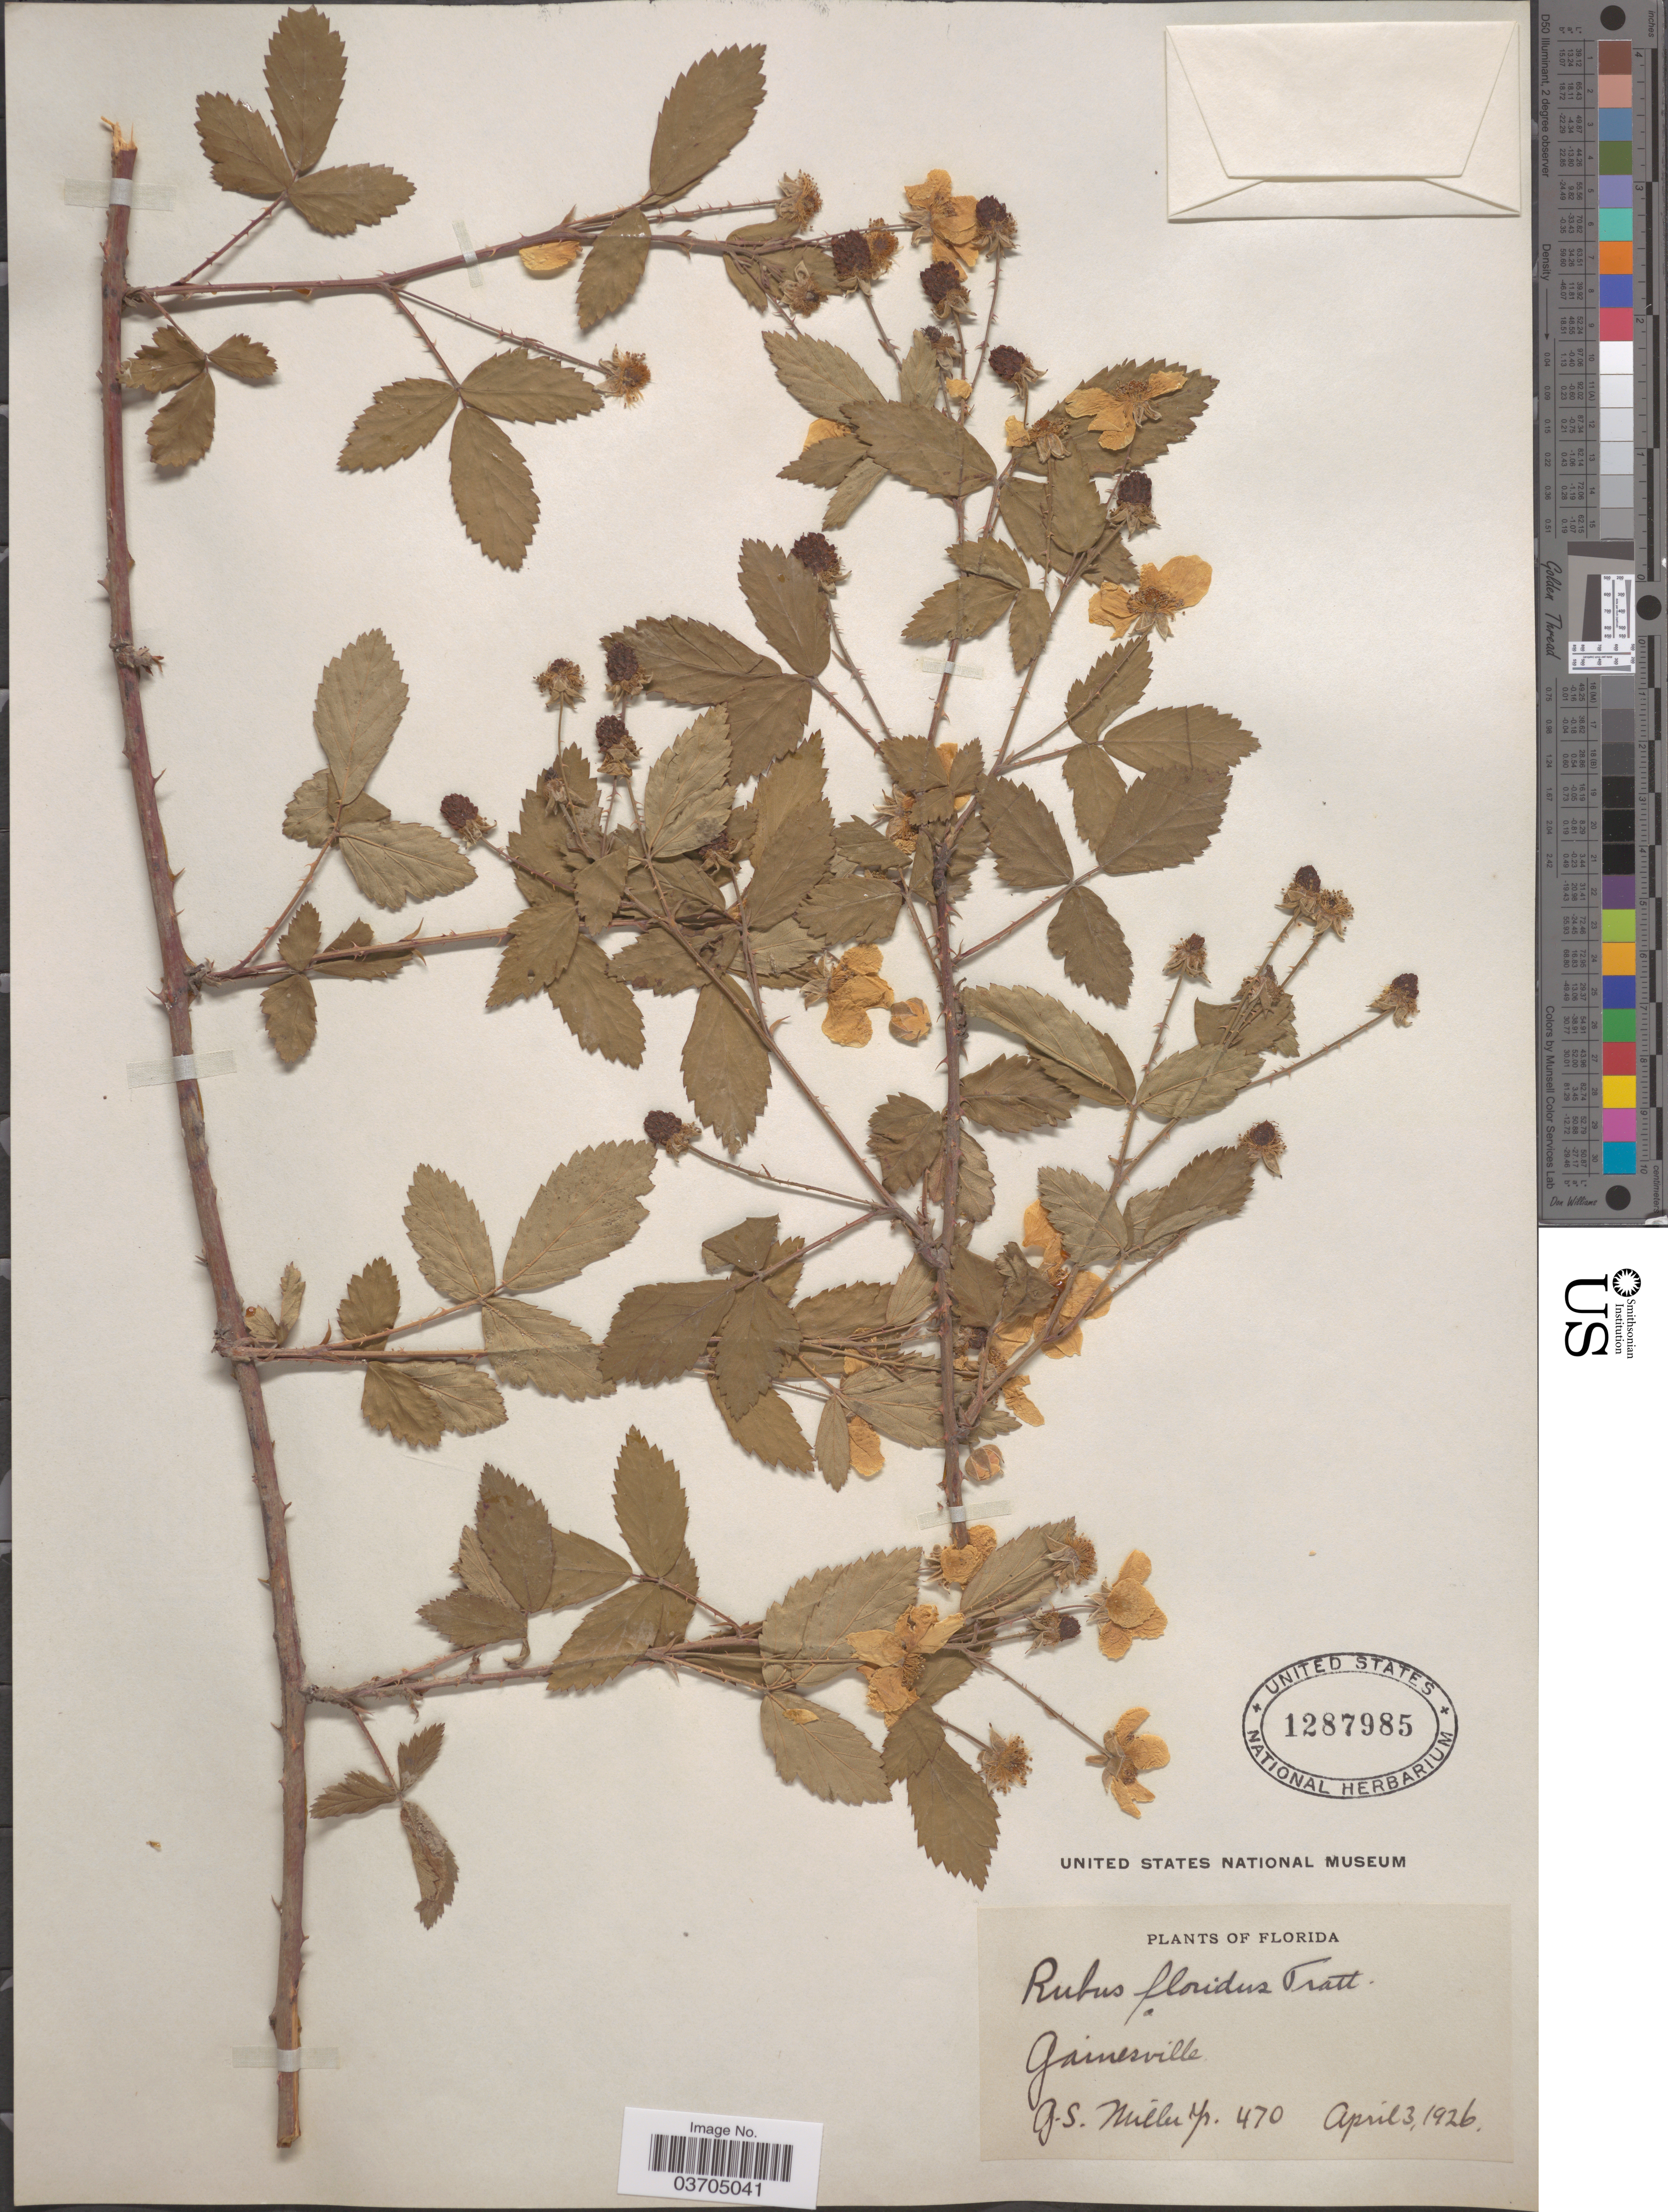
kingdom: Plantae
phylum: Tracheophyta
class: Magnoliopsida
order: Rosales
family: Rosaceae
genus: Rubus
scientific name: Rubus floridus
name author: Tratt.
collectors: G. S. Miller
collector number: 470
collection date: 1926-04-03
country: United States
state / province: Florida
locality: Gainesville.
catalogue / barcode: US 1287985